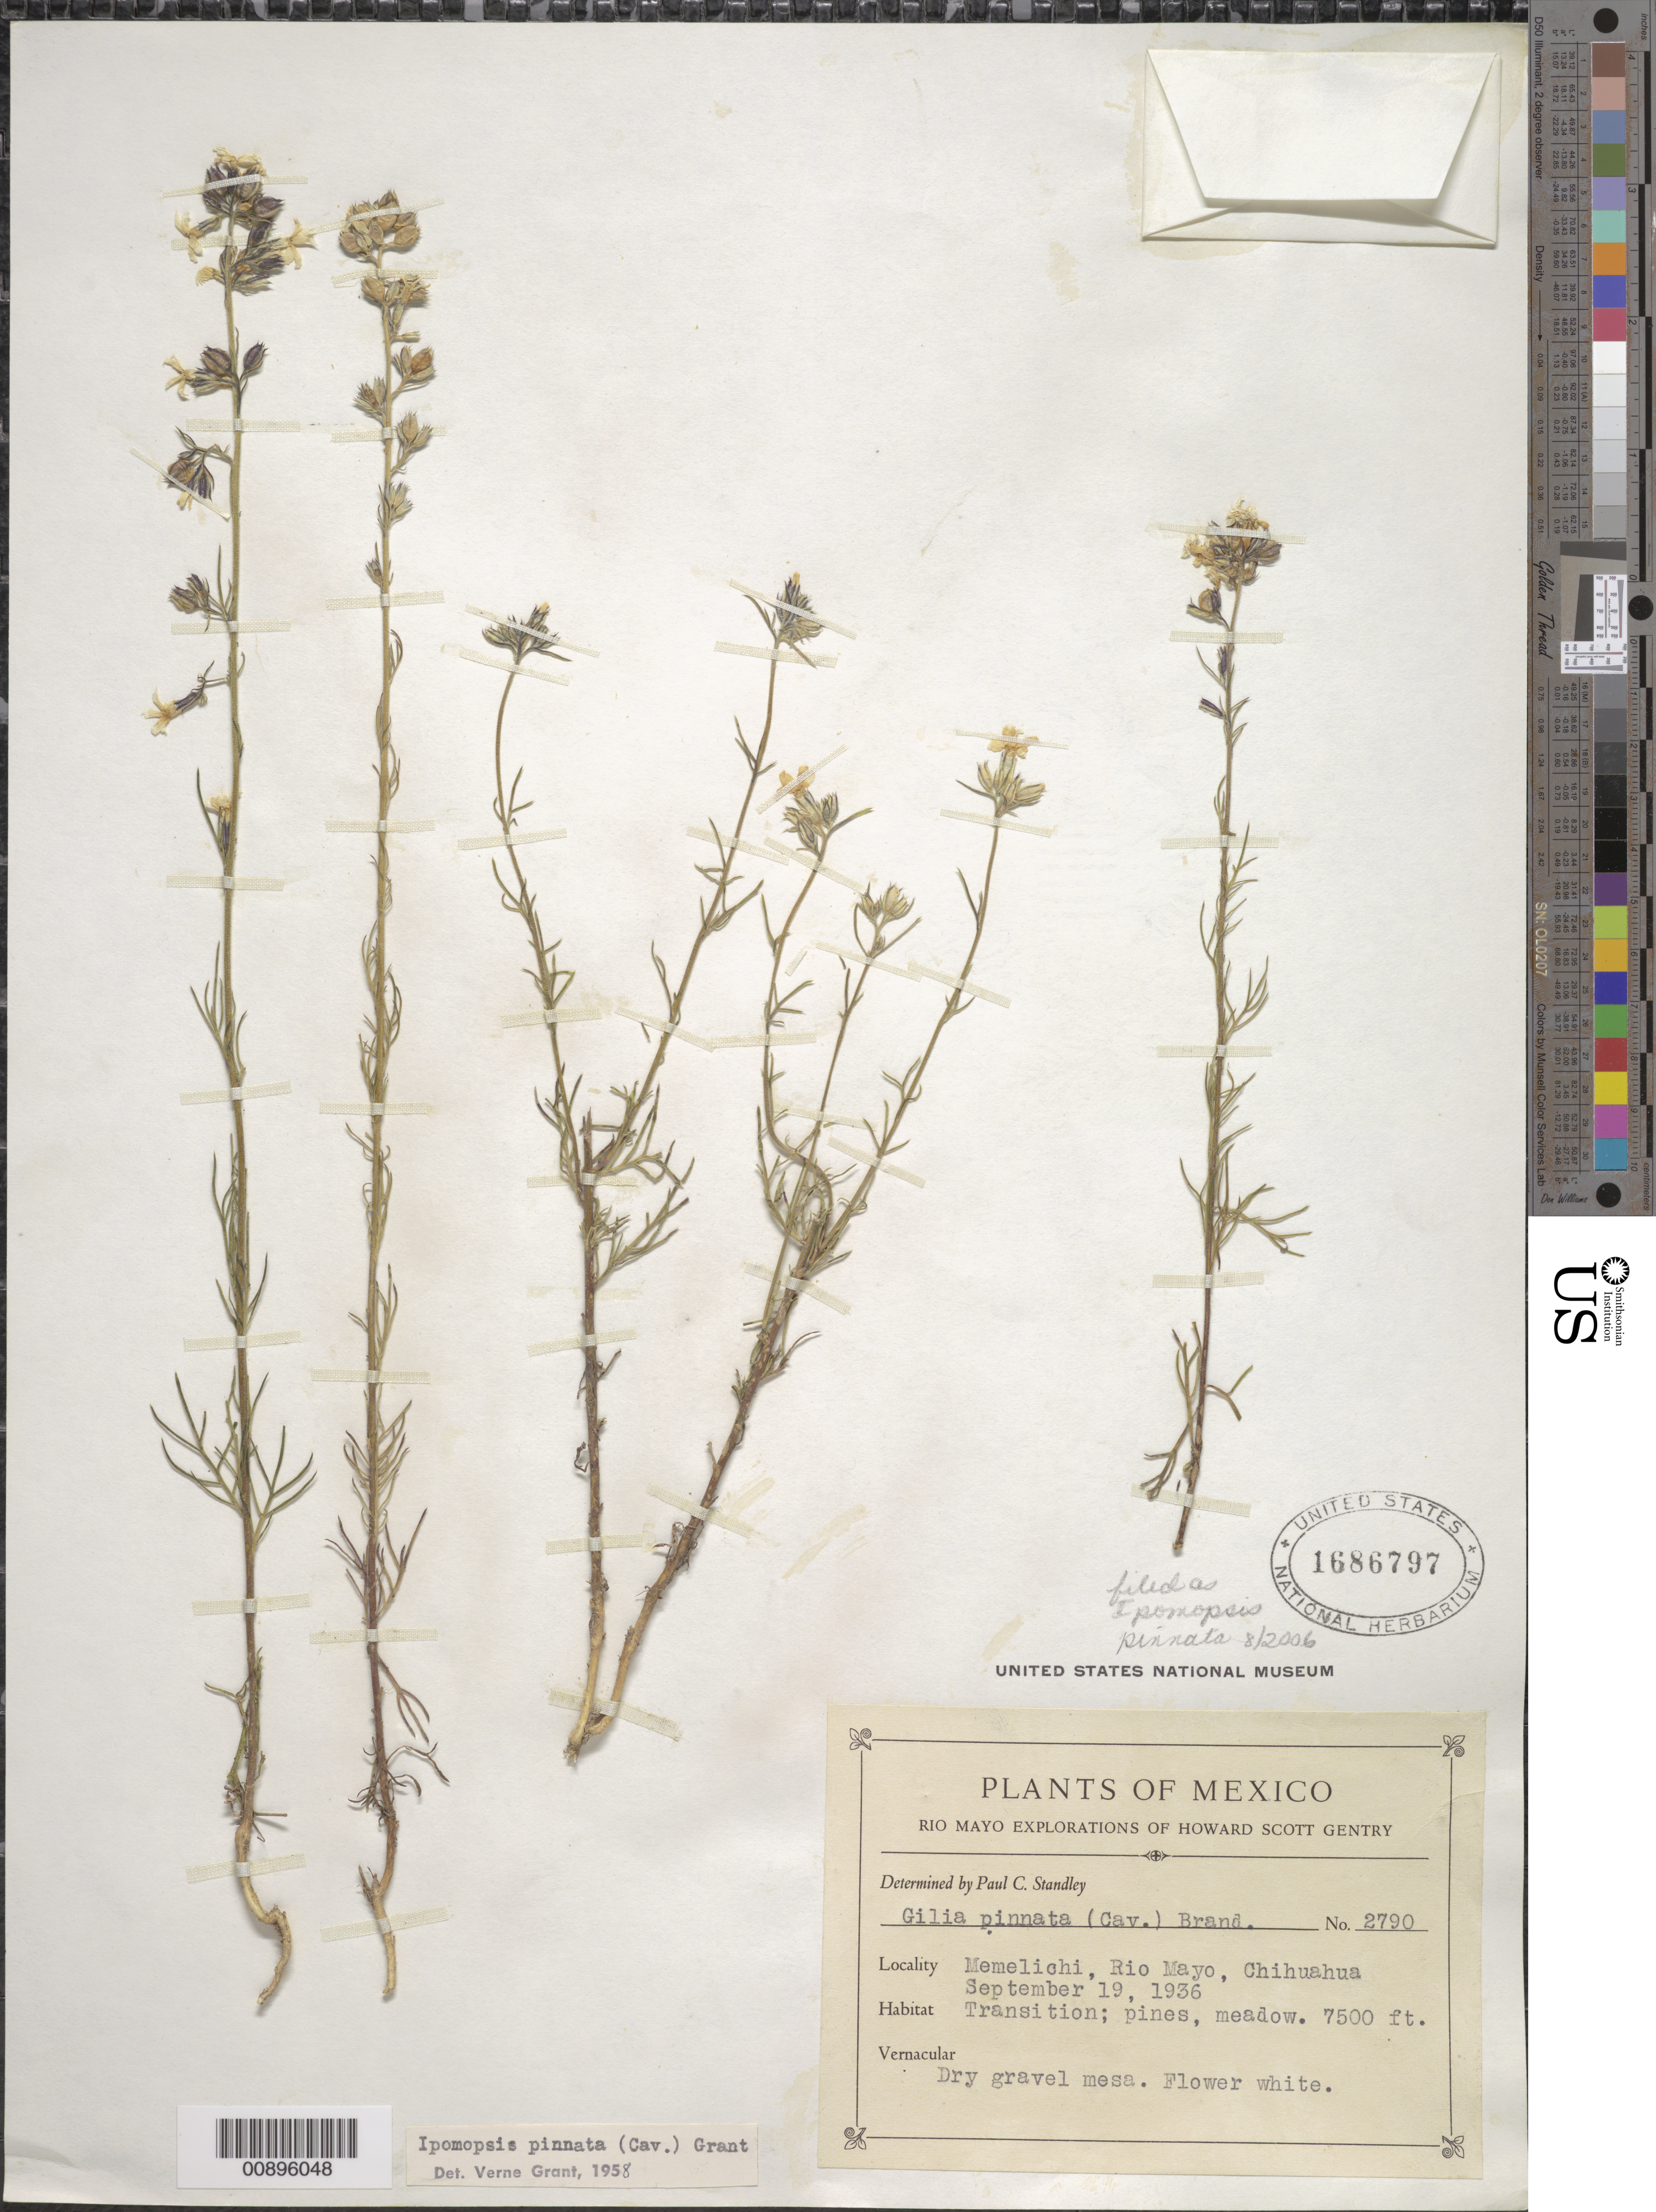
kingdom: Plantae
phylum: Tracheophyta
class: Magnoliopsida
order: Ericales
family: Polemoniaceae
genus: Ipomopsis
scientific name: Ipomopsis pinnata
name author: (Cav.) V.E. Grant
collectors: H. S. Gentry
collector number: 2790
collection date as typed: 19 Sep 1936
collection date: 1936-09-19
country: Mexico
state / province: Chihuahua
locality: Memelichi, Rio Mayo, Chihuahua.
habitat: Transition; pines, meadow. Dry gravel mesa.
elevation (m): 2286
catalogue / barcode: US 1686797